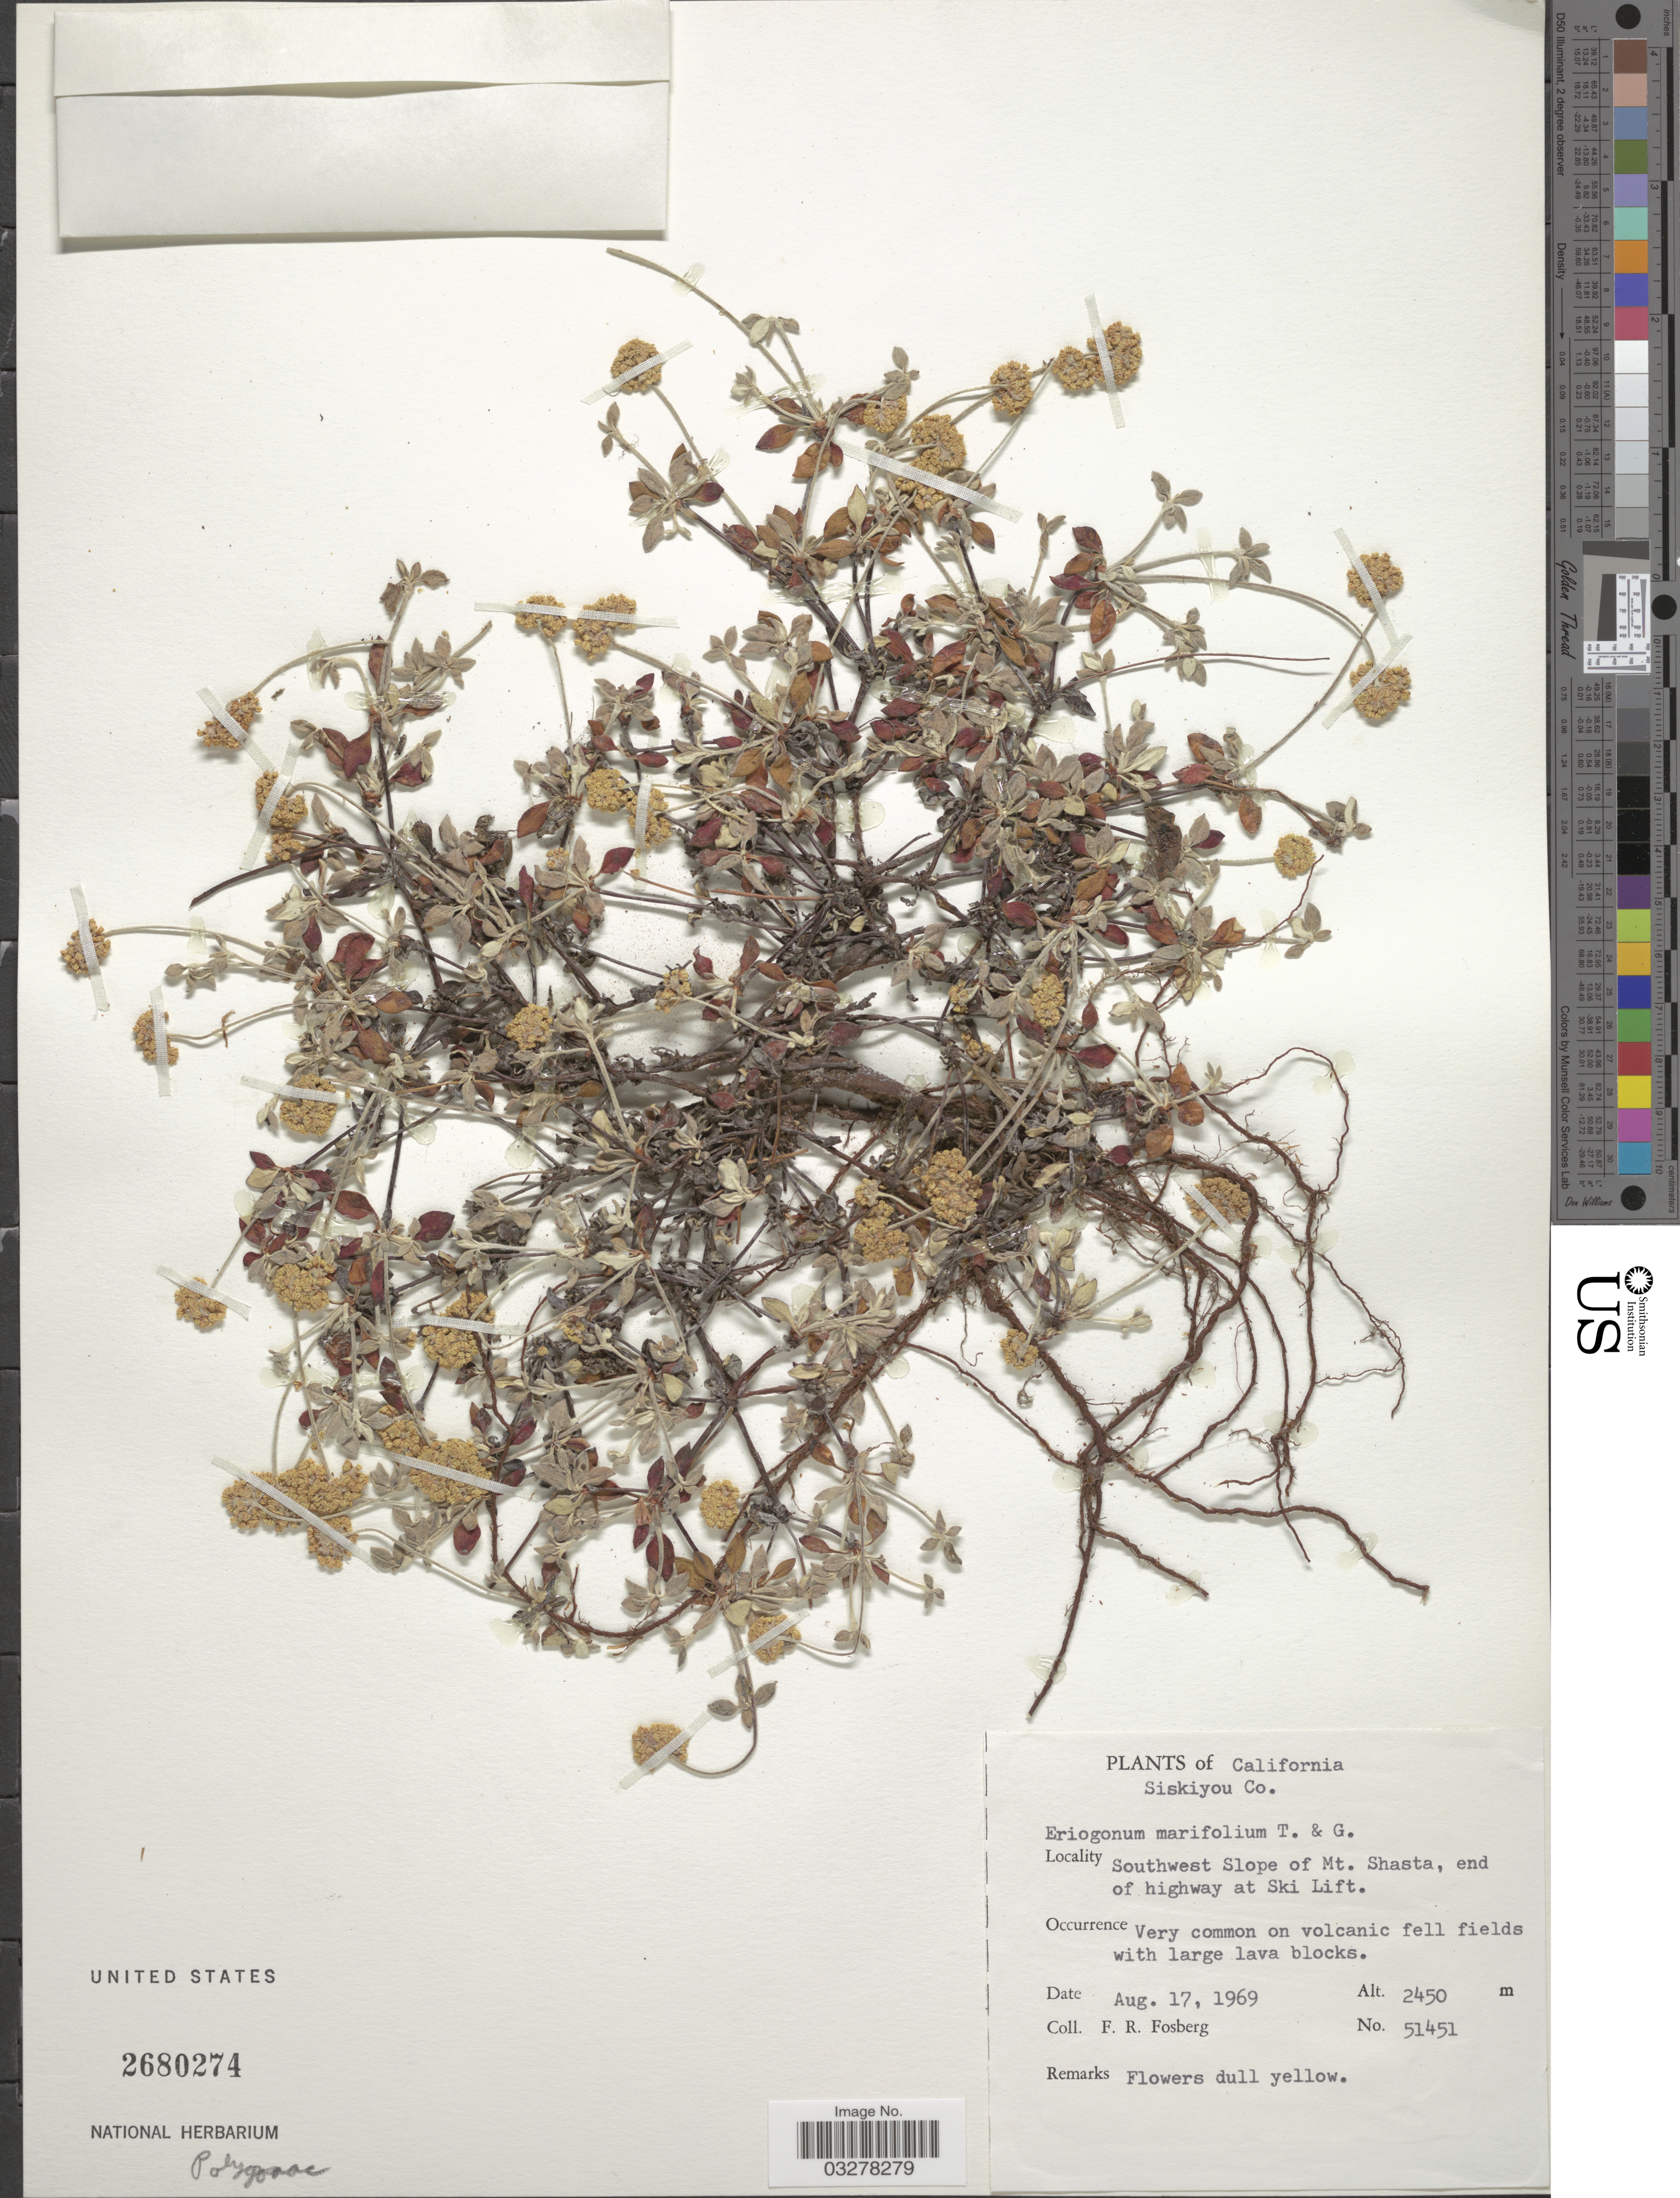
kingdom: Plantae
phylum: Tracheophyta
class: Magnoliopsida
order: Caryophyllales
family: Polygonaceae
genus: Eriogonum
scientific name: Eriogonum marifolium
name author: Torr. & A. Gray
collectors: F. R. Fosberg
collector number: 51451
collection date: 1969-08-17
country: United States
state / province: California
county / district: Siskiyou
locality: Siskiyou Co. Southwest Slope of Mt. Shasta, end of highway at Ski Lift.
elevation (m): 2450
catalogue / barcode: US 2680274